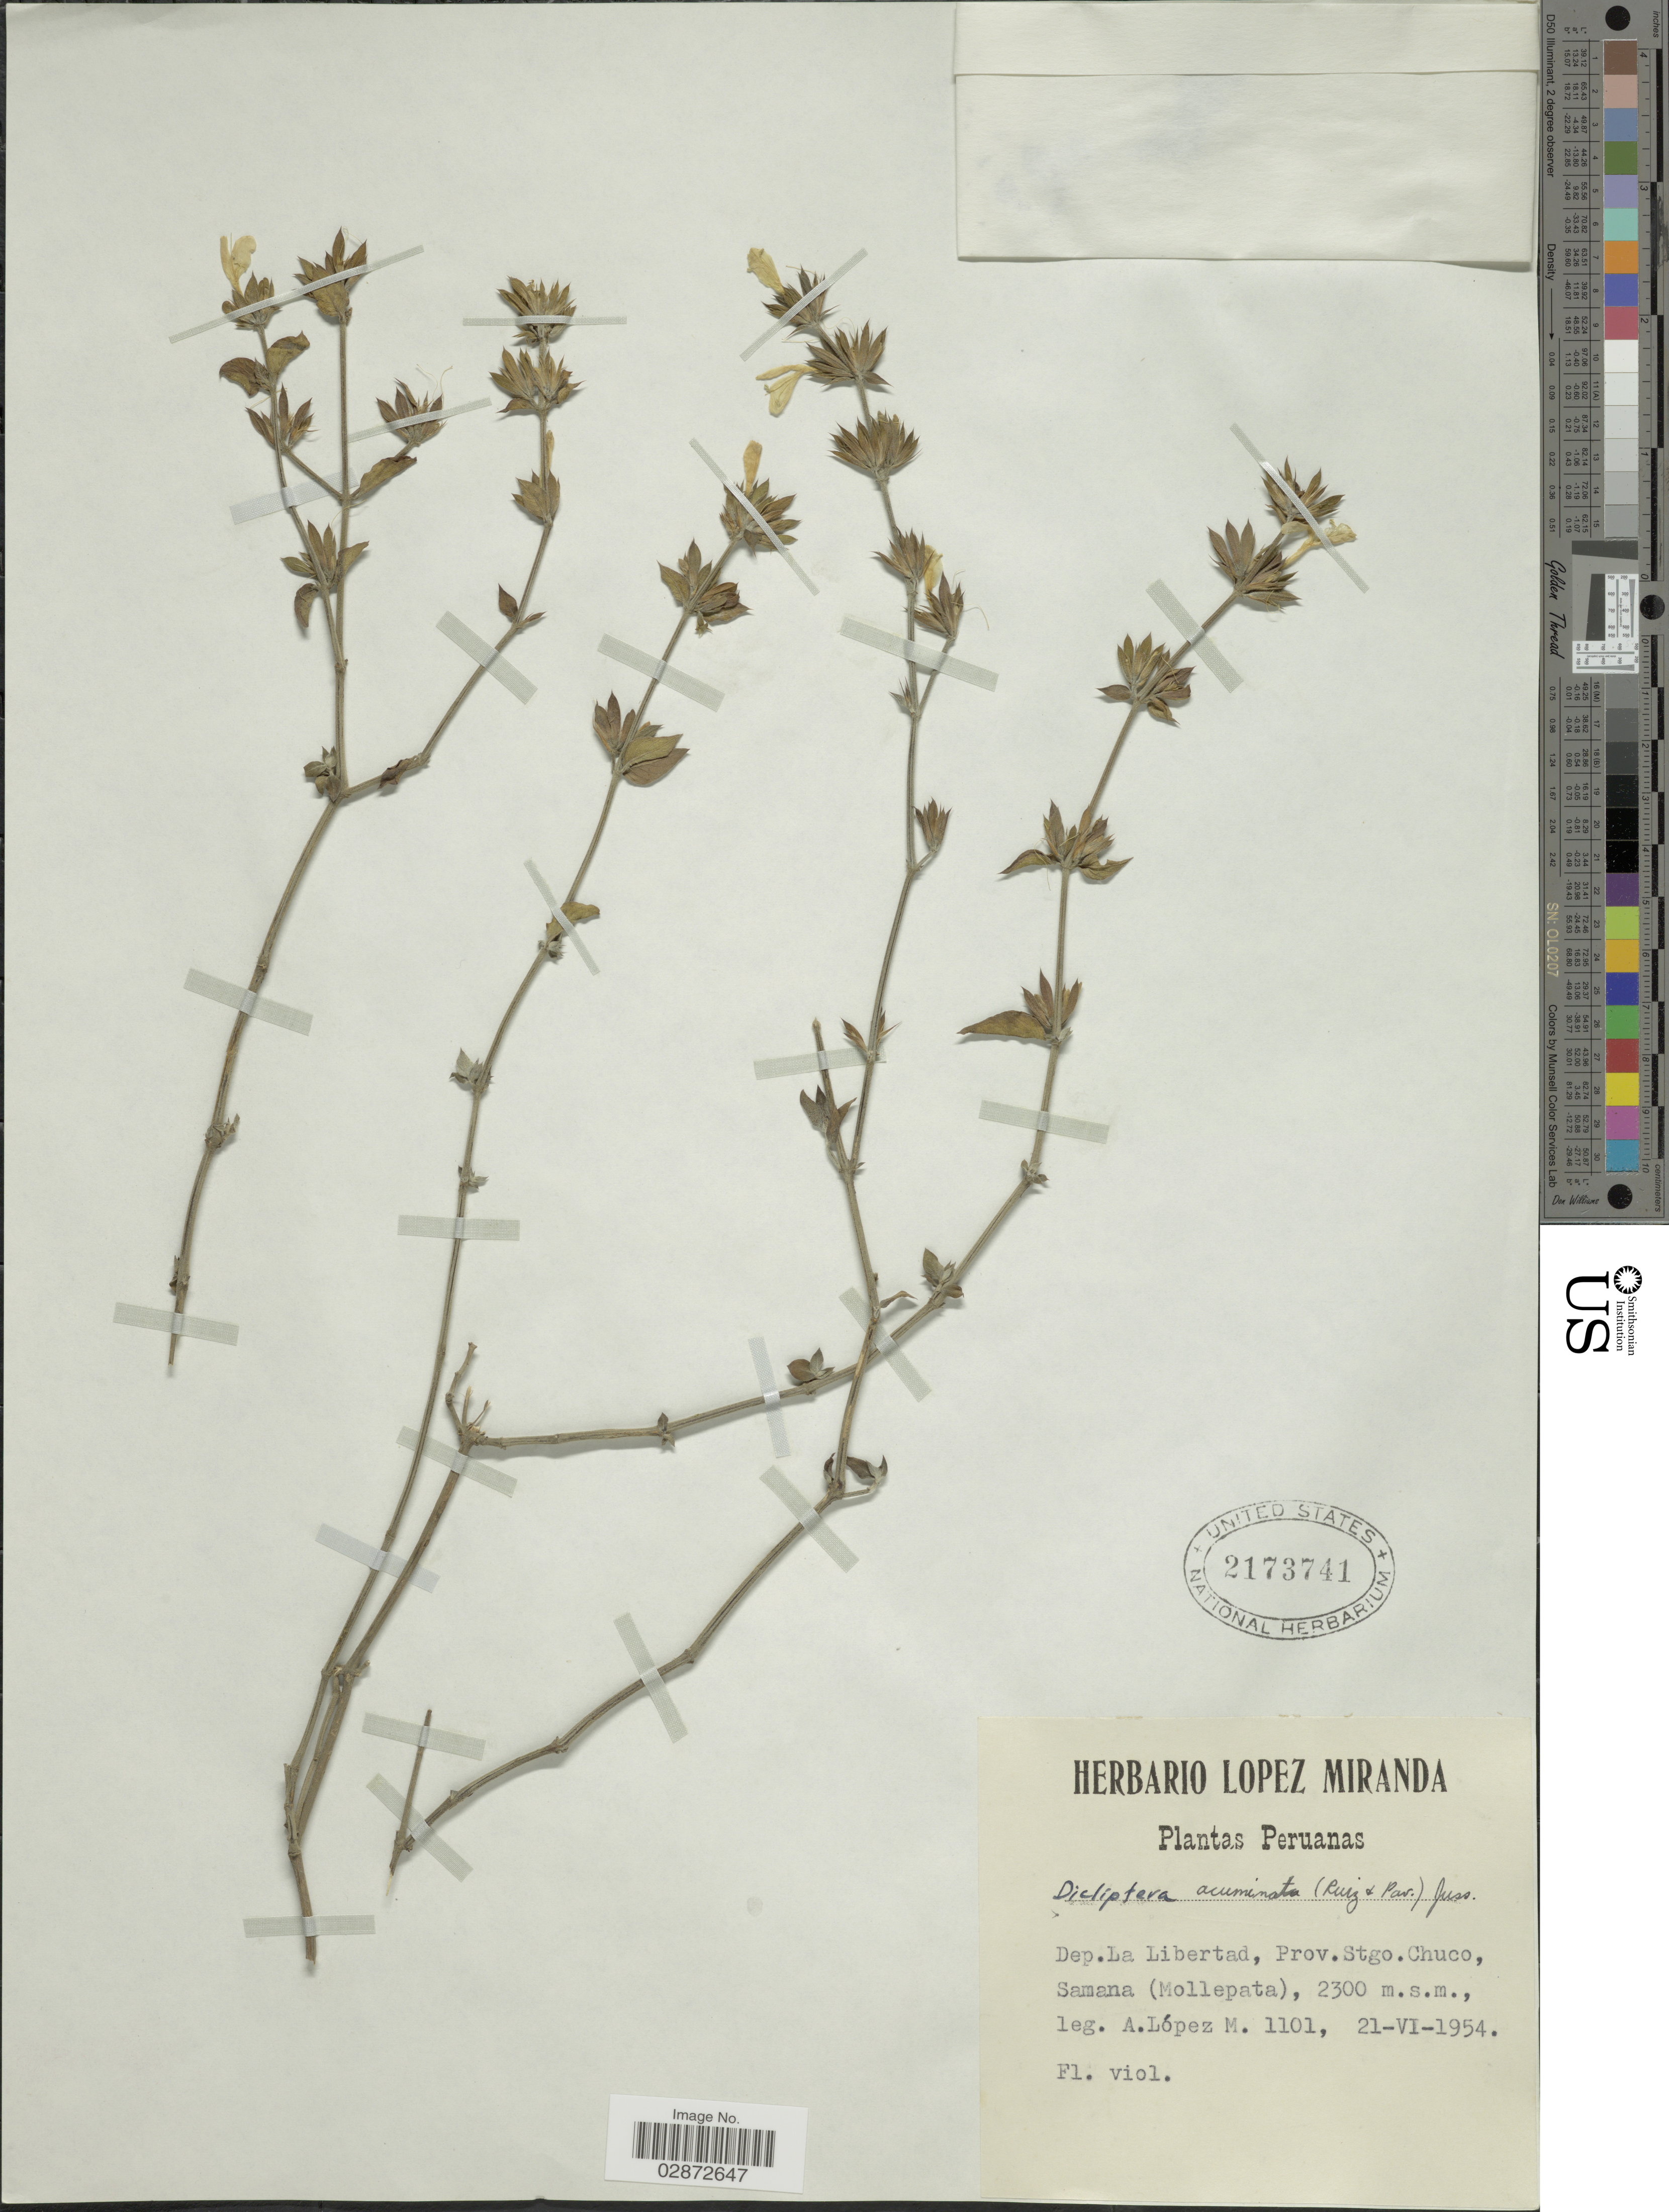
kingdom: Plantae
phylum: Tracheophyta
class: Magnoliopsida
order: Lamiales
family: Acanthaceae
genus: Dicliptera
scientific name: Dicliptera sp.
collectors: A. López M.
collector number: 1101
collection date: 1954-06-21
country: Peru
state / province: La Libertad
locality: Dep. La Libertad. Prov. Stgo. Chuco. Samana (Mollepata).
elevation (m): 2300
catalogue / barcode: US 2173741